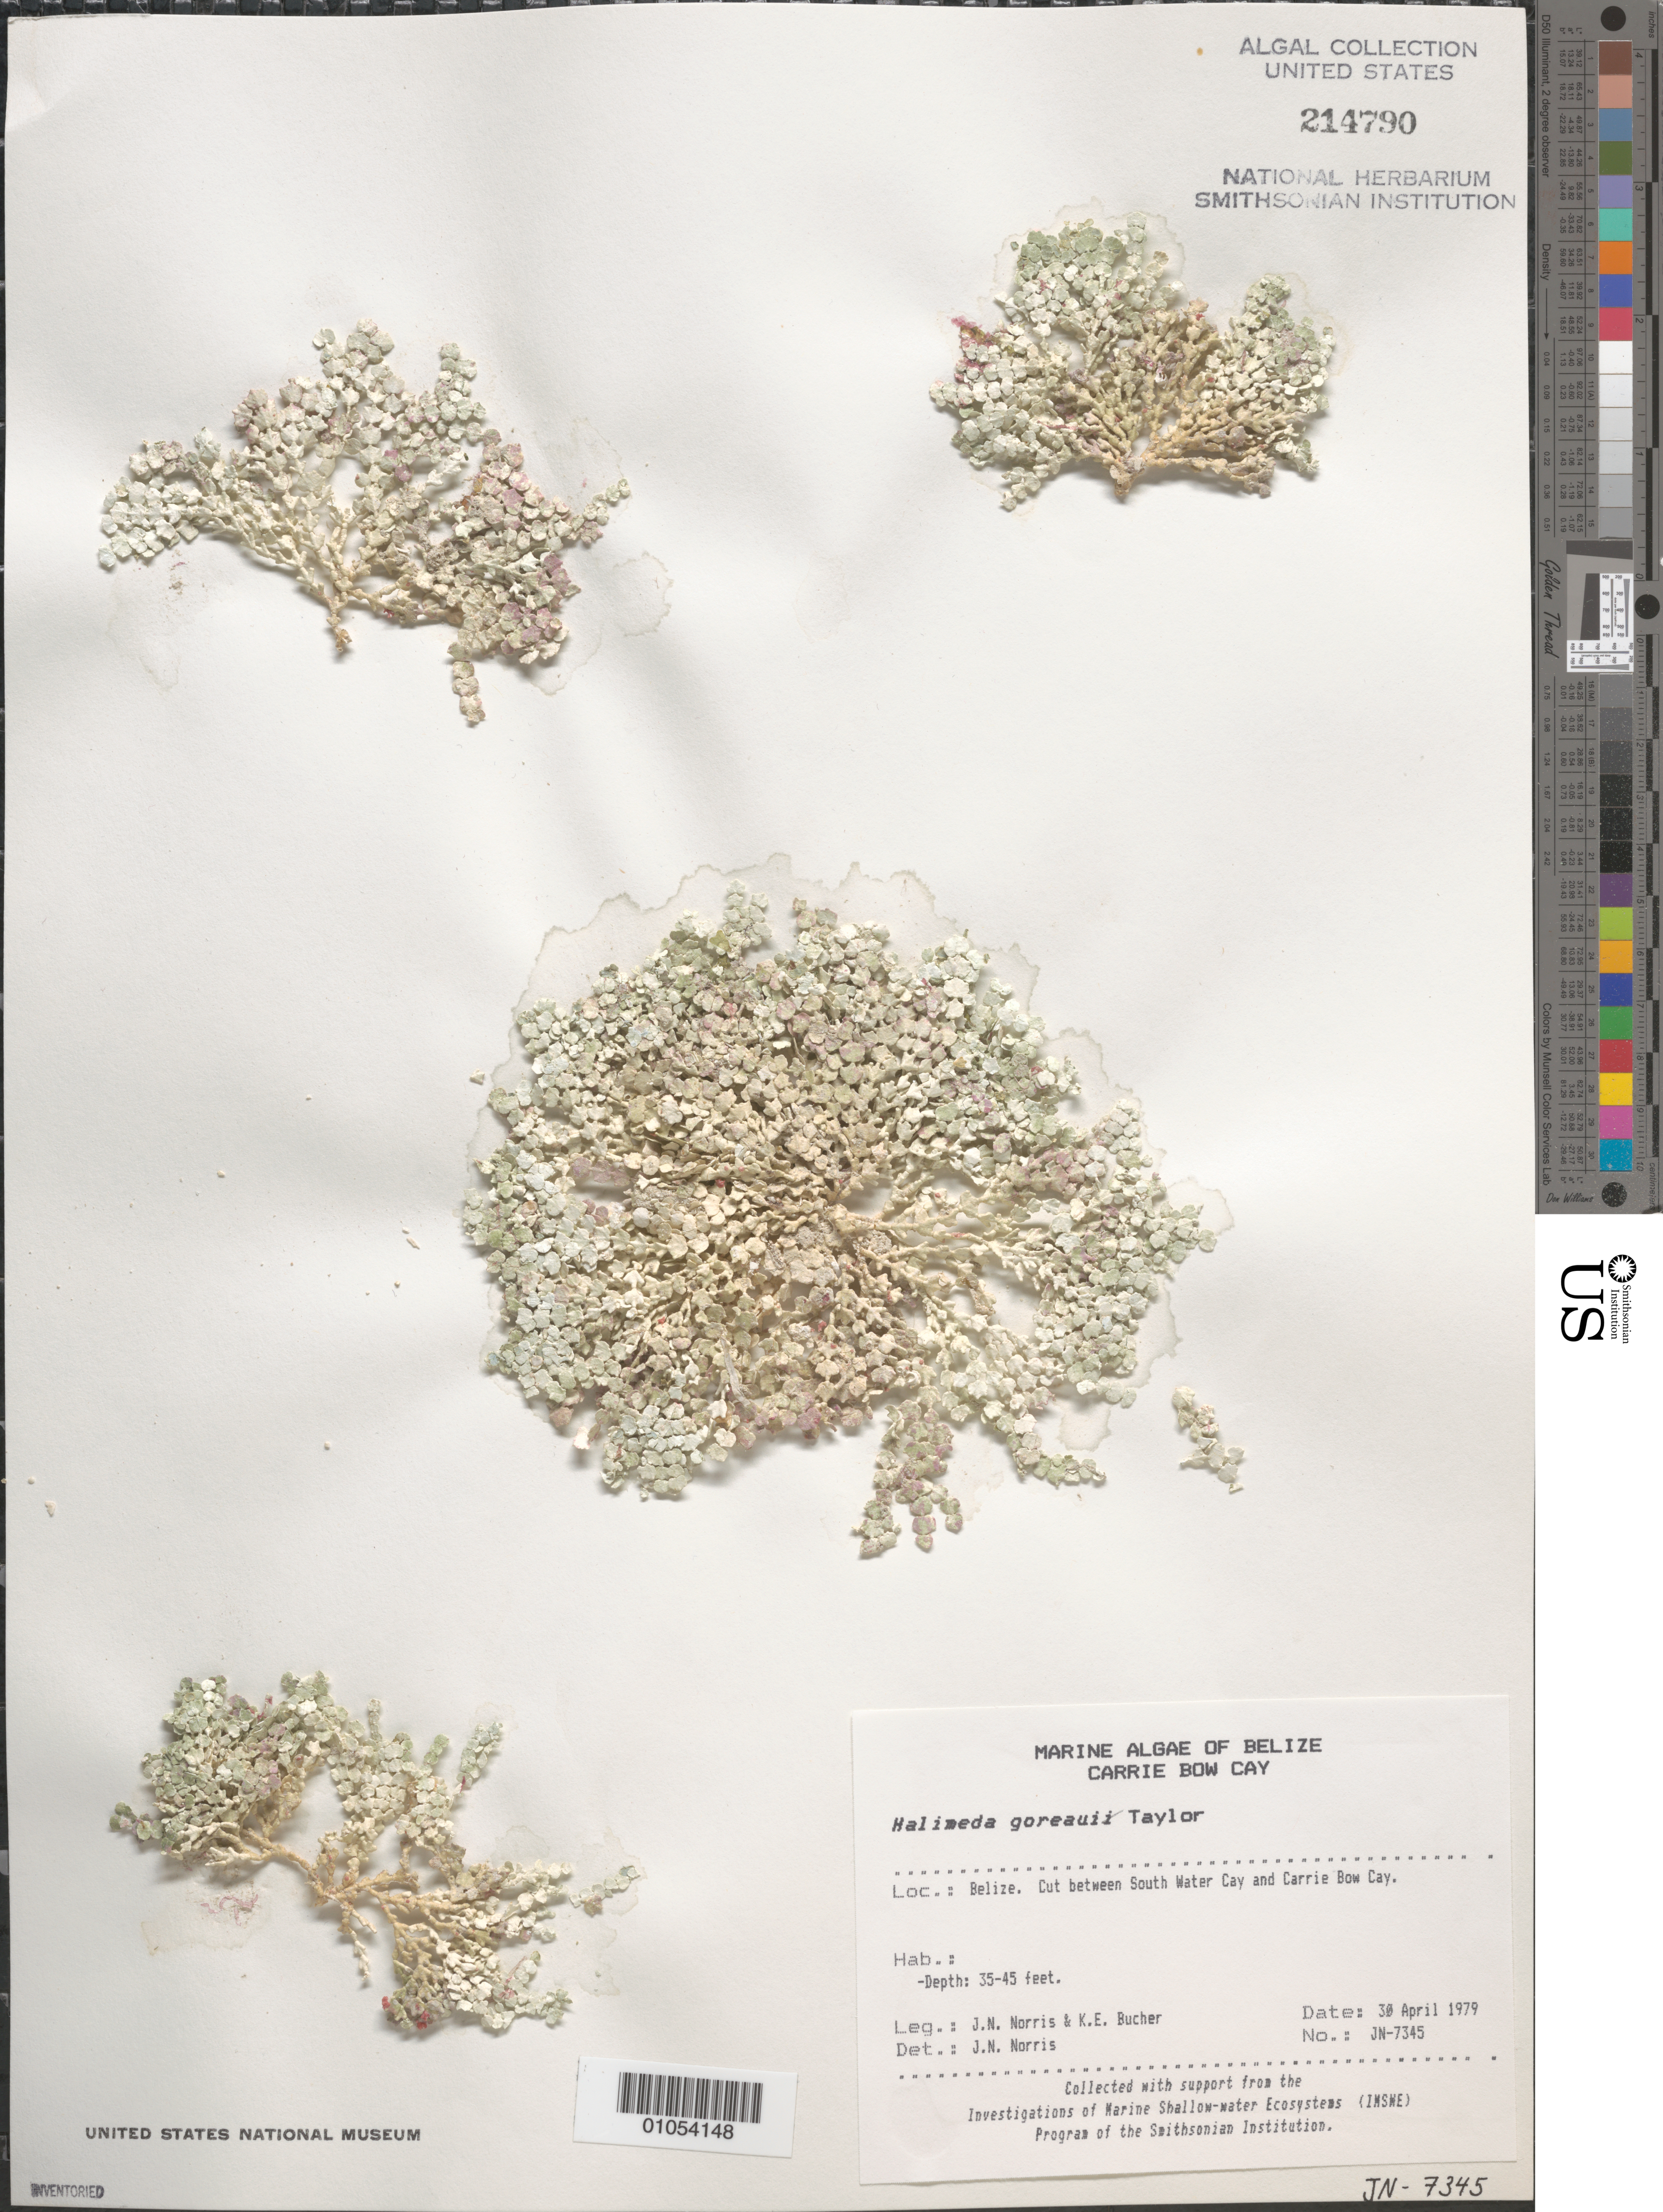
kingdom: Plantae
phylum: Chlorophyta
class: Ulvophyceae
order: Bryopsidales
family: Halimedaceae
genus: Halimeda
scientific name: Halimeda goreaui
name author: W.R. Taylor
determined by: Norris, James N.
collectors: J. N. Norris & K. E. Bucher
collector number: JN-7345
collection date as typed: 30 Apr 1979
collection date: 1979-04-30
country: Belize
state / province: Stann Creek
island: Carrie Bow Cay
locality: Cut between South Water Cay and Carrie Bow Cay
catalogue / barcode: US 214790